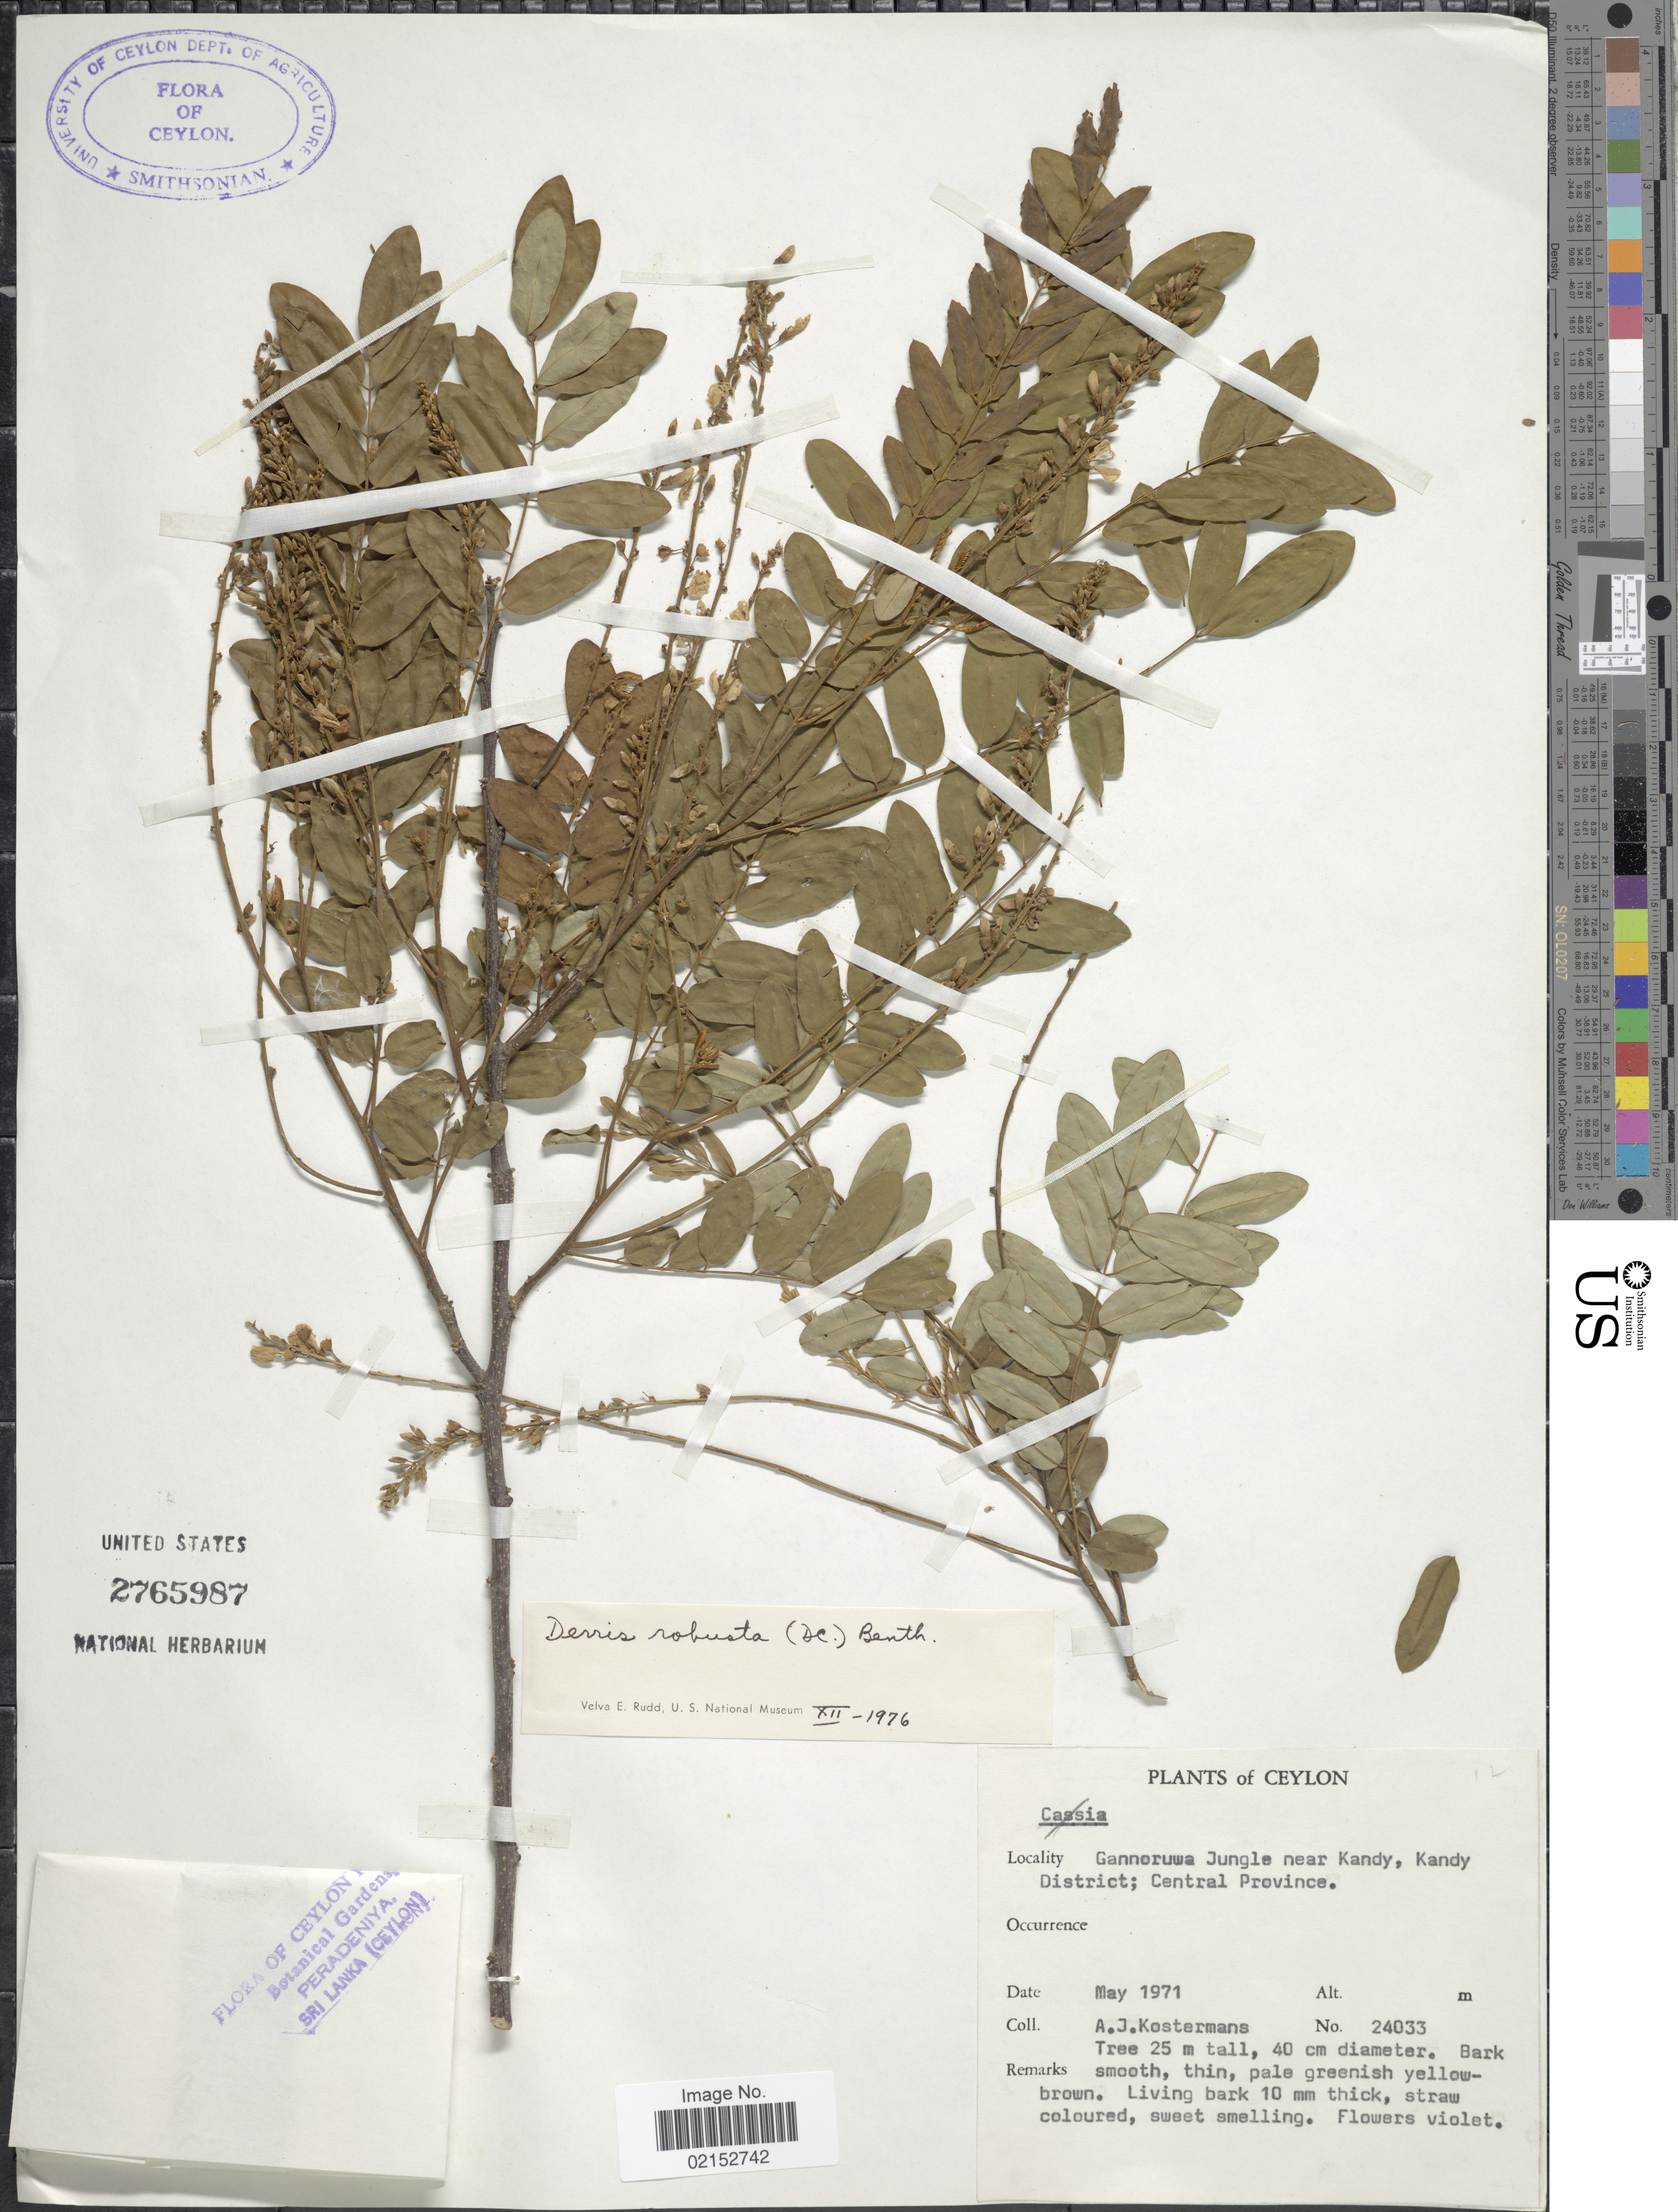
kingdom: Plantae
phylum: Tracheophyta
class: Magnoliopsida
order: Fabales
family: Fabaceae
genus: Brachypterum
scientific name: Brachypterum robustum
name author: (Roxb. ex DC.) Adema & Sirich.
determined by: Strong, Mark T., (BOT), Smithsonian Institution - National Museum of Natural History (UNITED STATES)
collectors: A. J. G. Kostermans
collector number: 24033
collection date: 1971-05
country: Sri Lanka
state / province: Central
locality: Gannoruwa Jungle near Kandy, Kandy District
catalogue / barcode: US 2765987